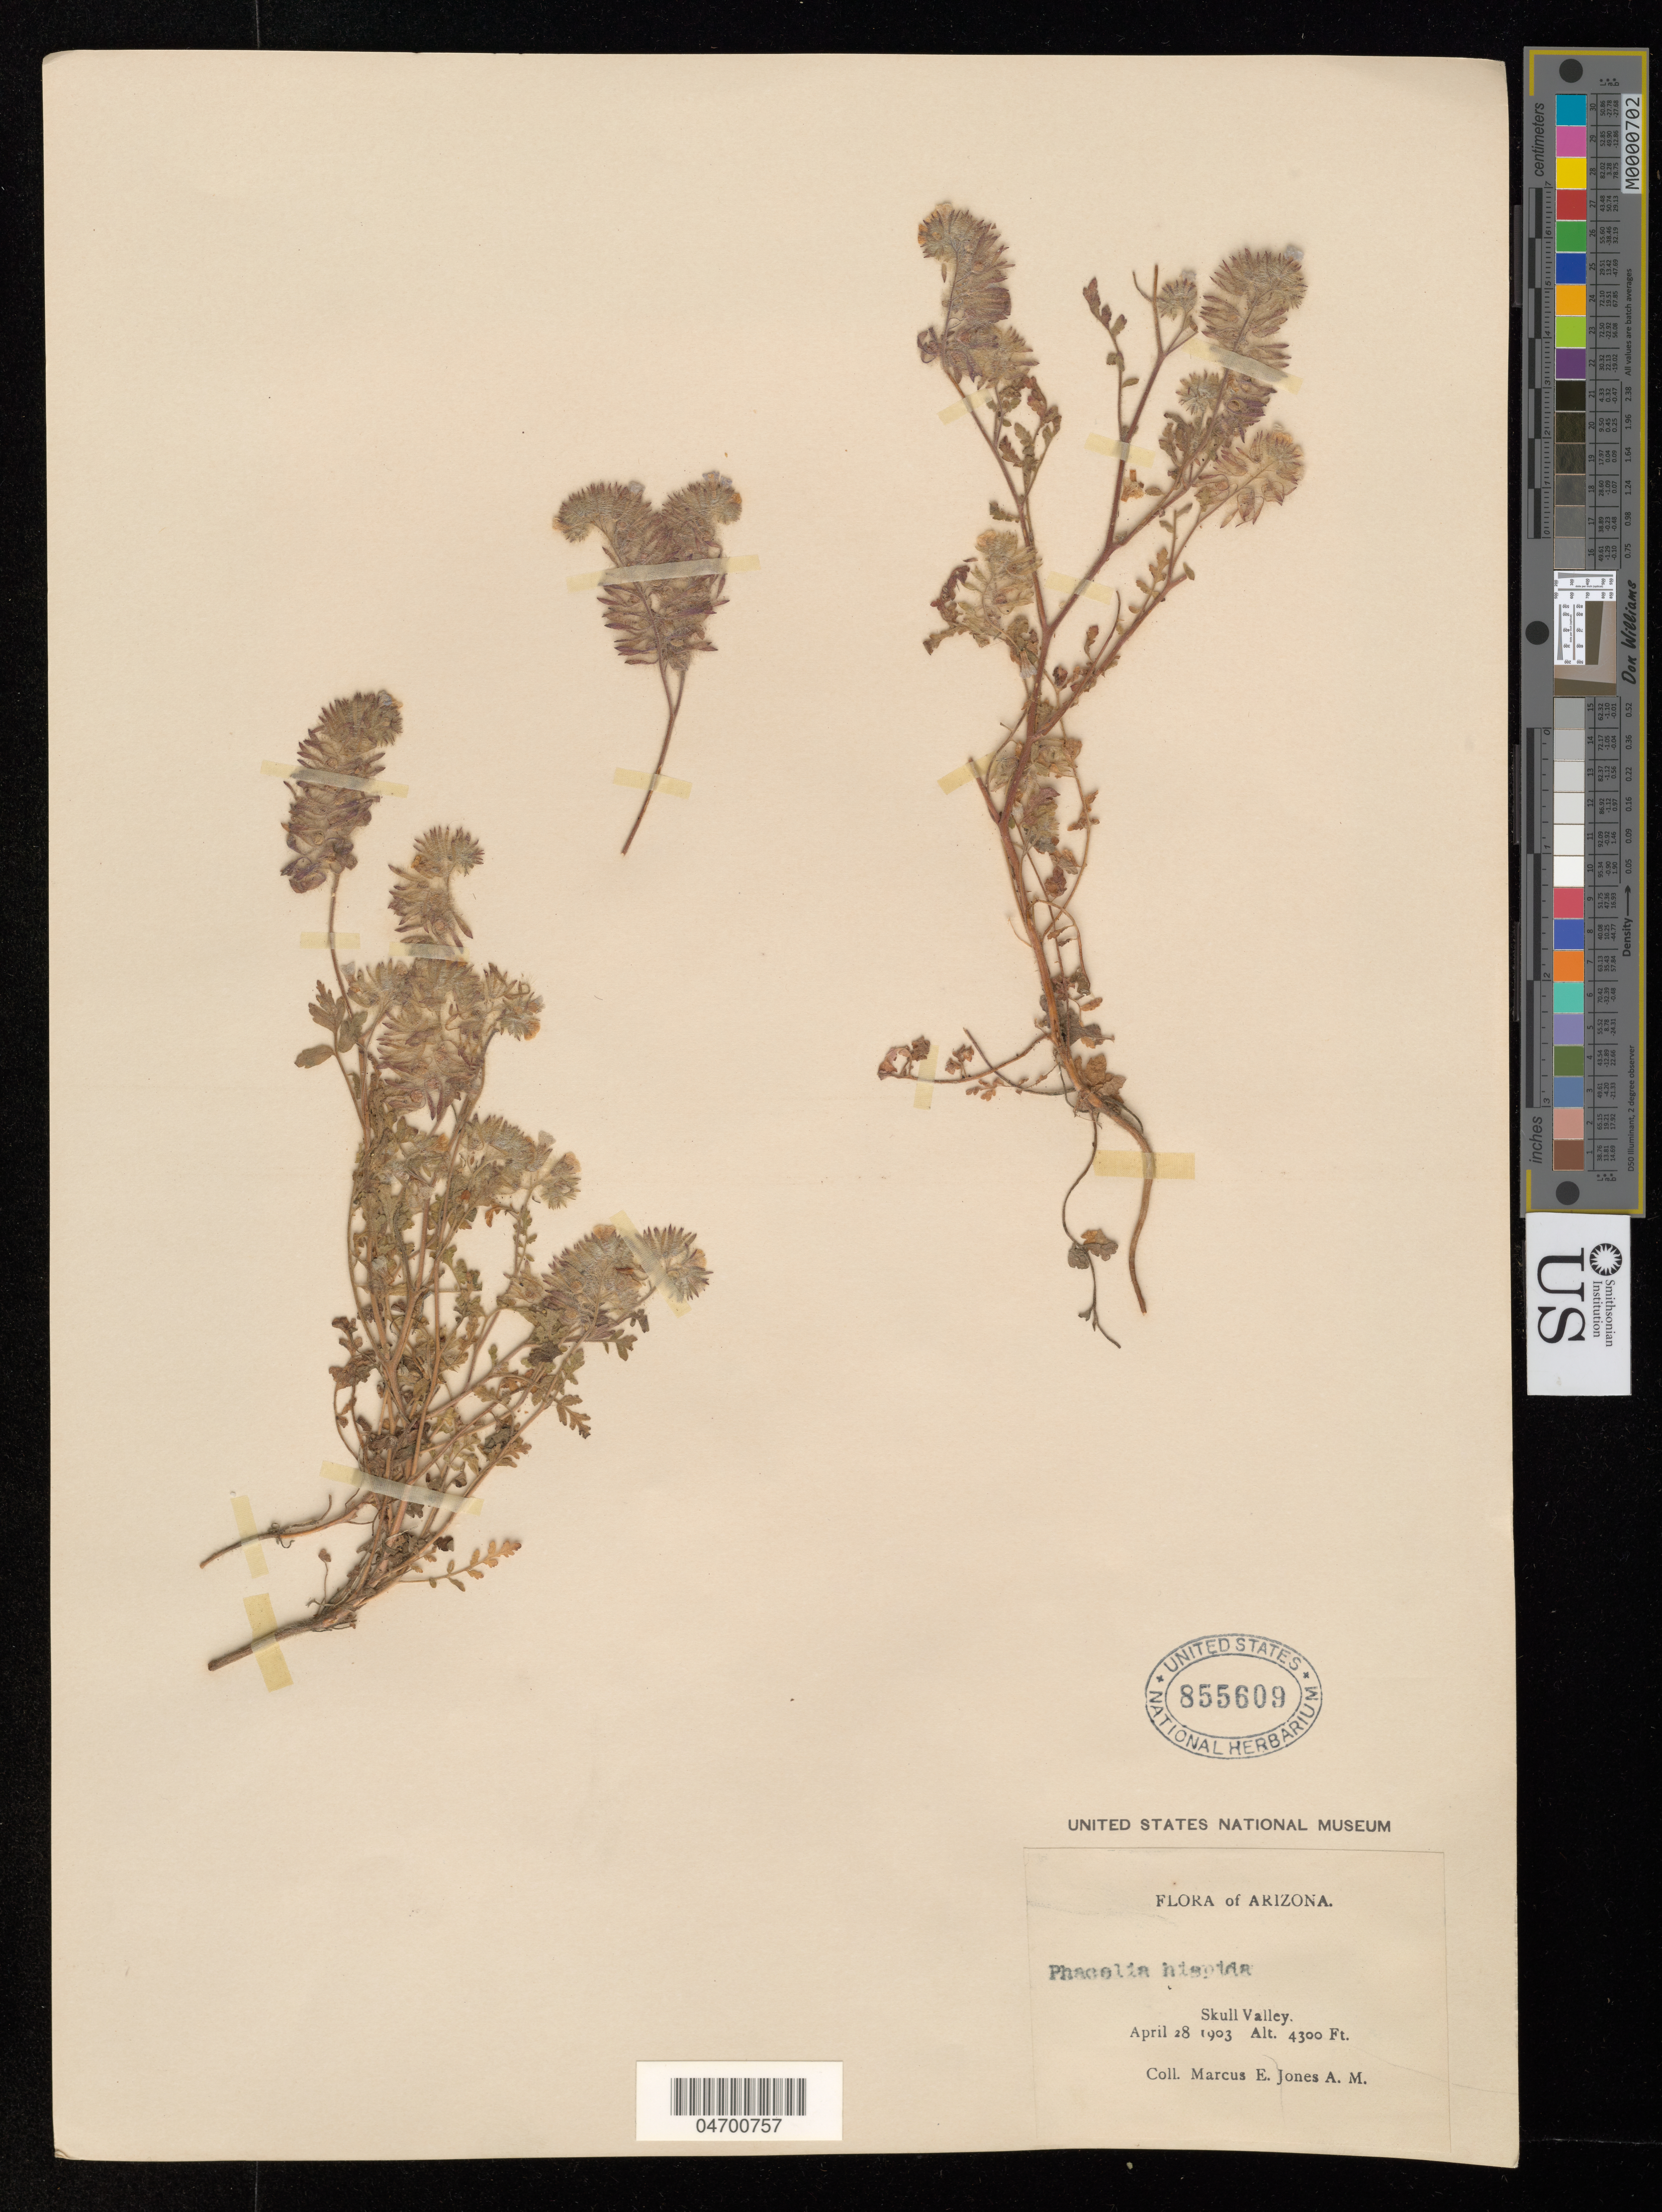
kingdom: Plantae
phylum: Tracheophyta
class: Magnoliopsida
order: Boraginales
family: Hydrophyllaceae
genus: Phacelia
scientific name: Phacelia hispida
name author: (A. Gray) A. Gray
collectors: M. E. Jones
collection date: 1903-04-28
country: United States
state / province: Arizona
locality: Skull Valley.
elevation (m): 1311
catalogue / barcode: US 855609